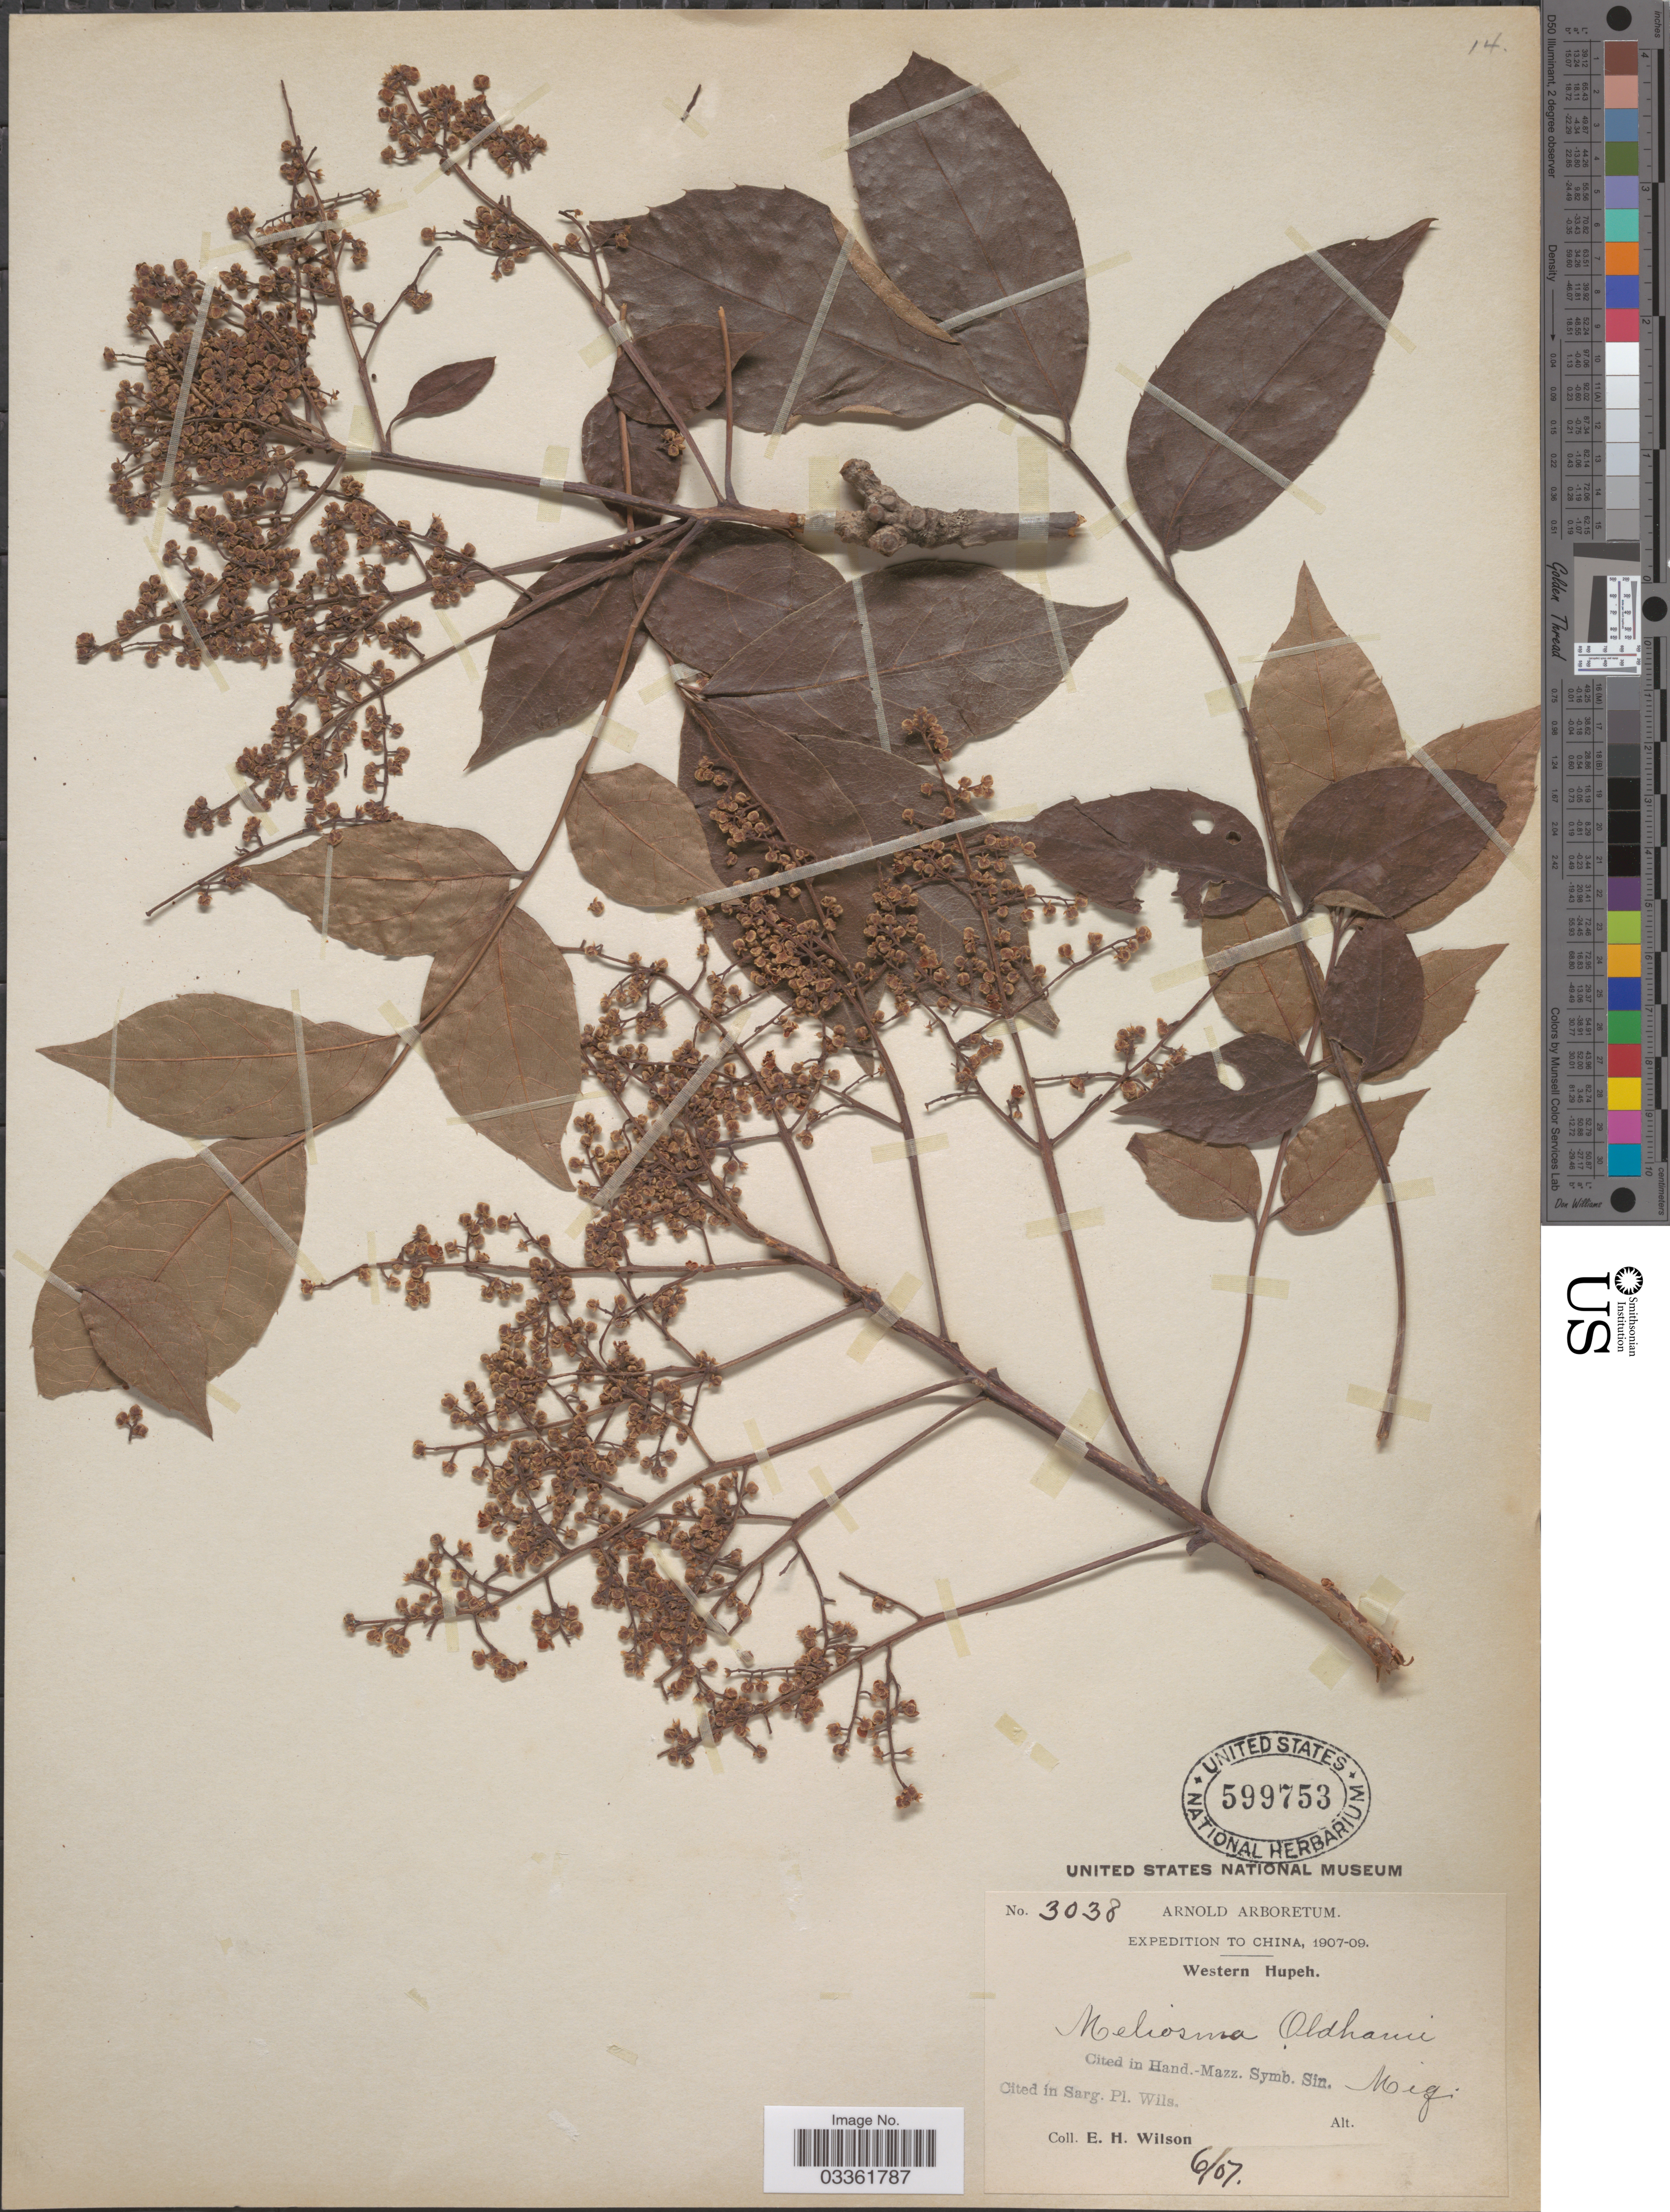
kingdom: Plantae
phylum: Tracheophyta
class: Magnoliopsida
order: Proteales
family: Sabiaceae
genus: Meliosma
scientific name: Meliosma rhoifolia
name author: Maxim.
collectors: E. Wilson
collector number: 3038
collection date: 1907-06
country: China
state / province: Hubei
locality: Western Hupeh.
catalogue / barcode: US 599753